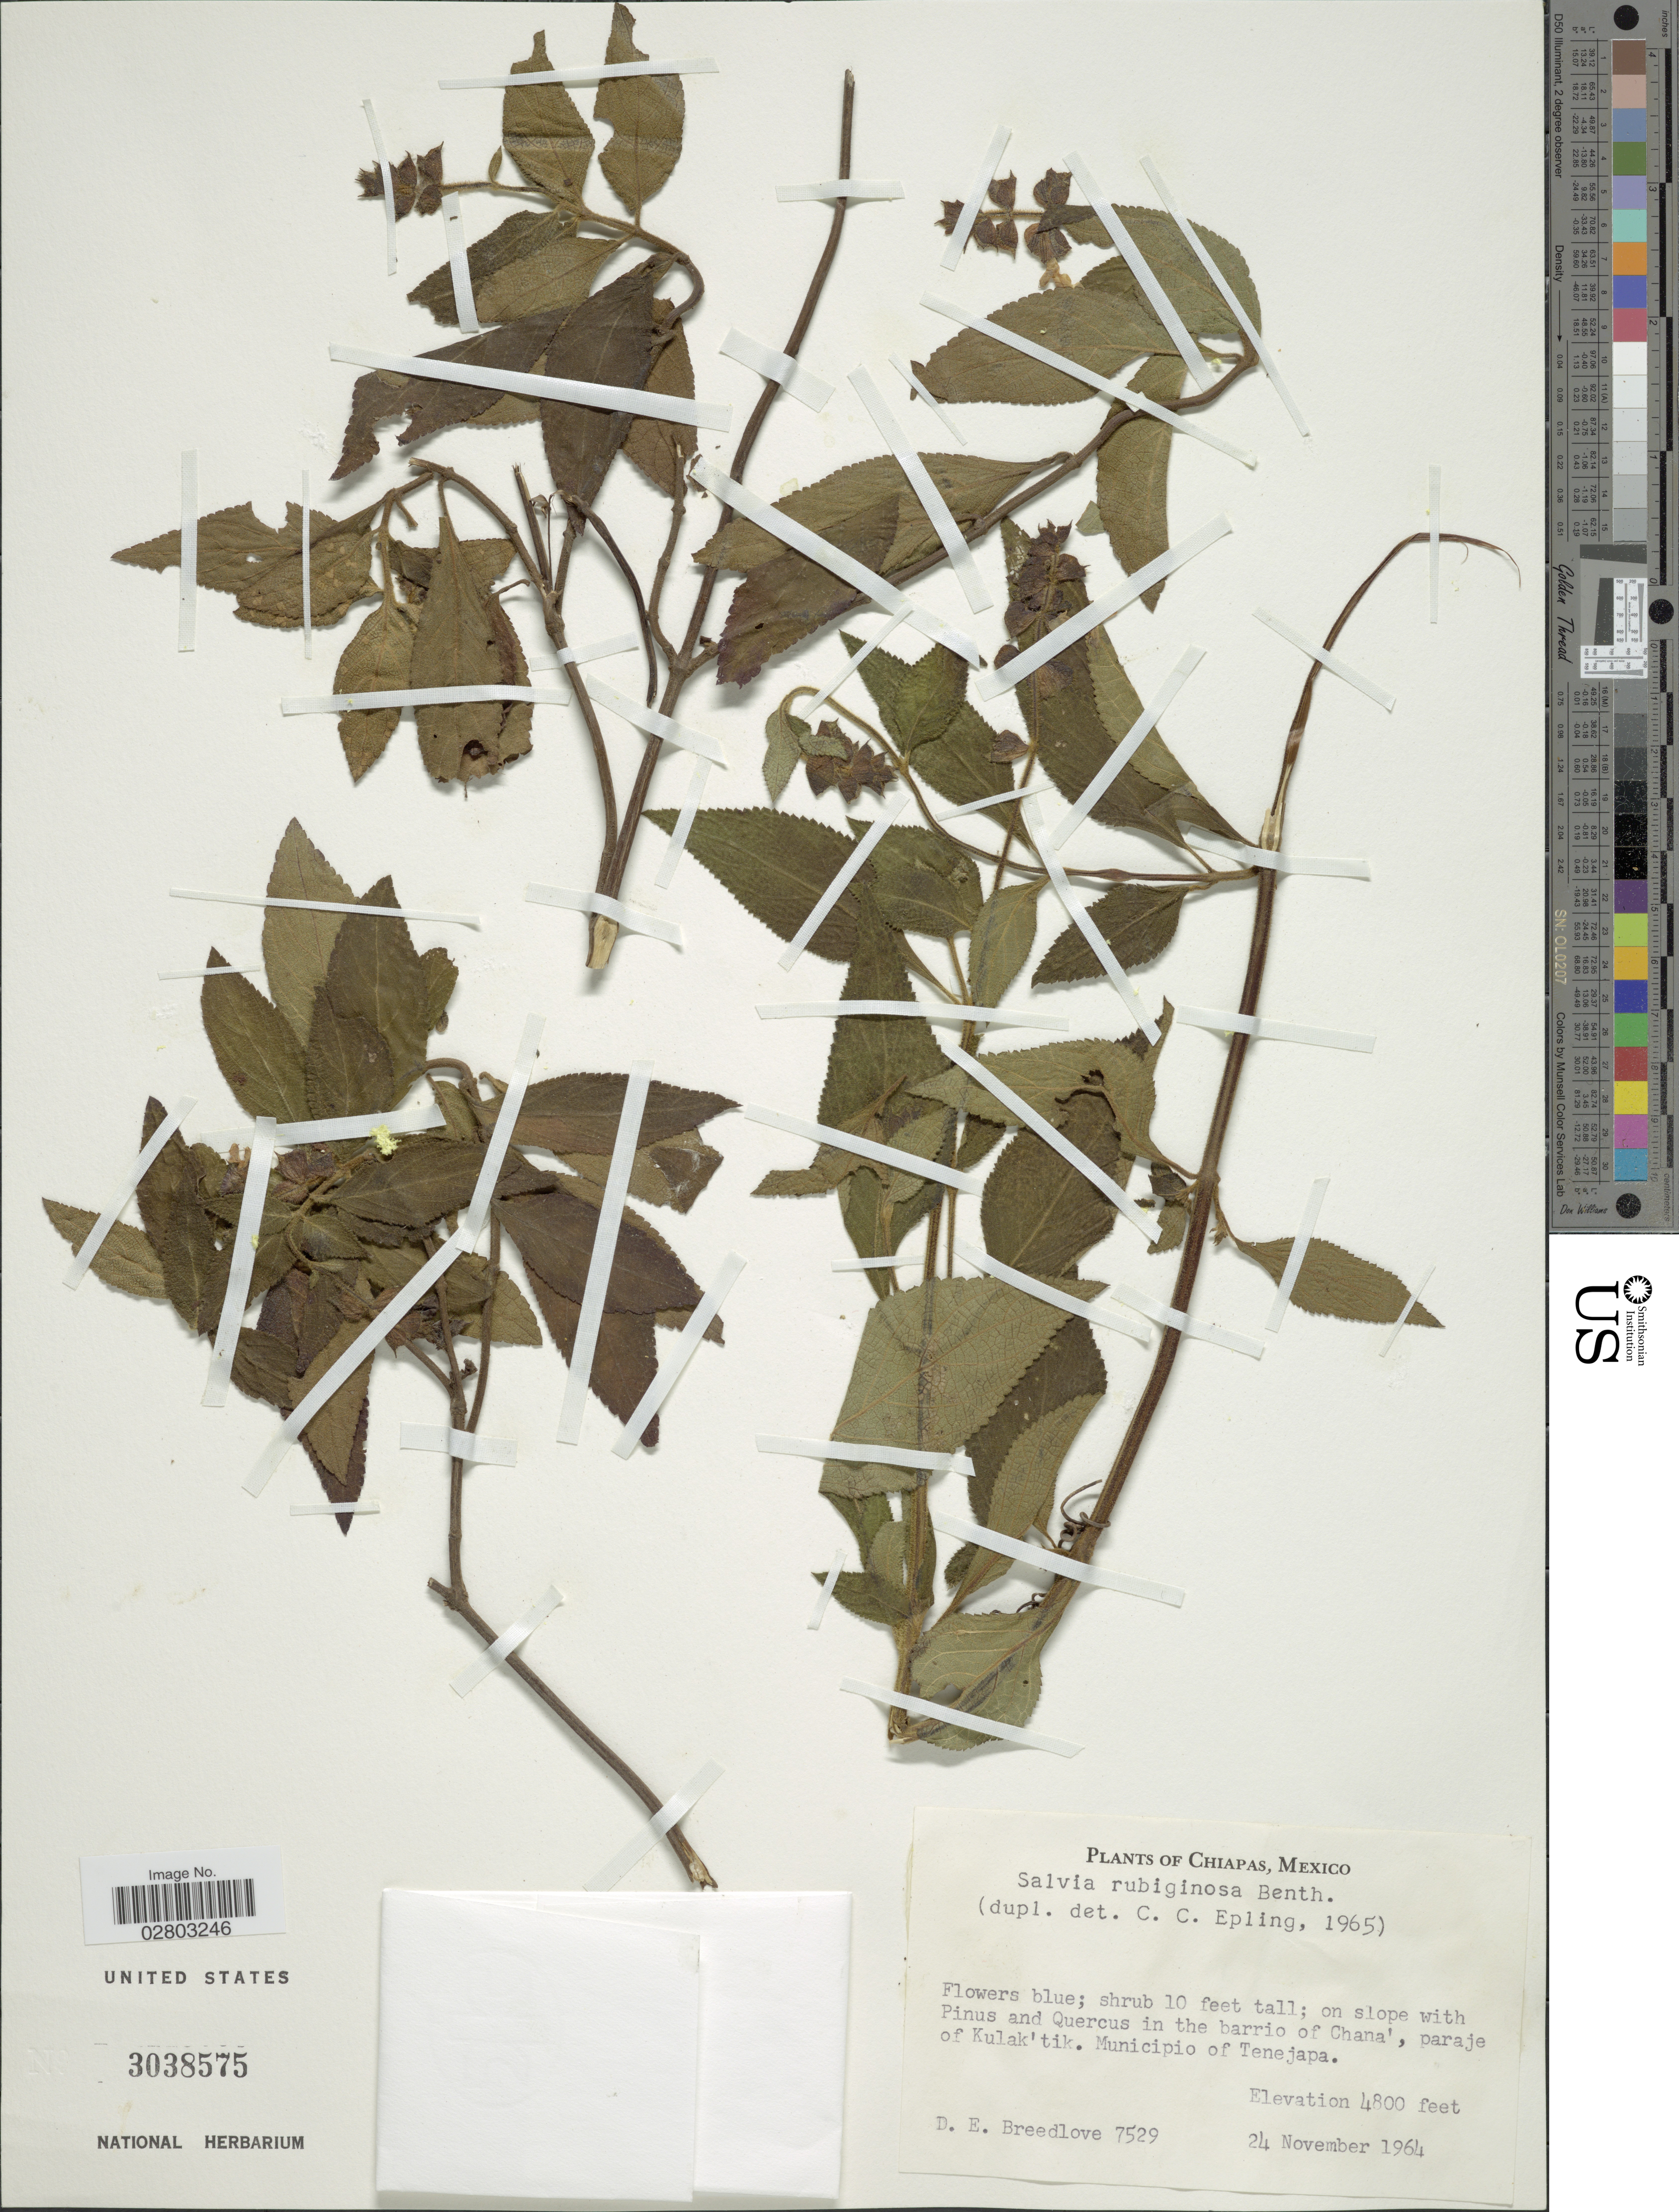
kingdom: Plantae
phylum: Tracheophyta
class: Magnoliopsida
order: Lamiales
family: Lamiaceae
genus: Salvia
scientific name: Salvia rubiginosa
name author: Benth.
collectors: D. E. Breedlove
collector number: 7529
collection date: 1964-11-24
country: Mexico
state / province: Chiapas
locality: On slope with Pinus and Quercus in the barrio of Chana', paraje of Kulak'tik, Municipio of Tenejapa.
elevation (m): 1463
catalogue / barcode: US 3038575